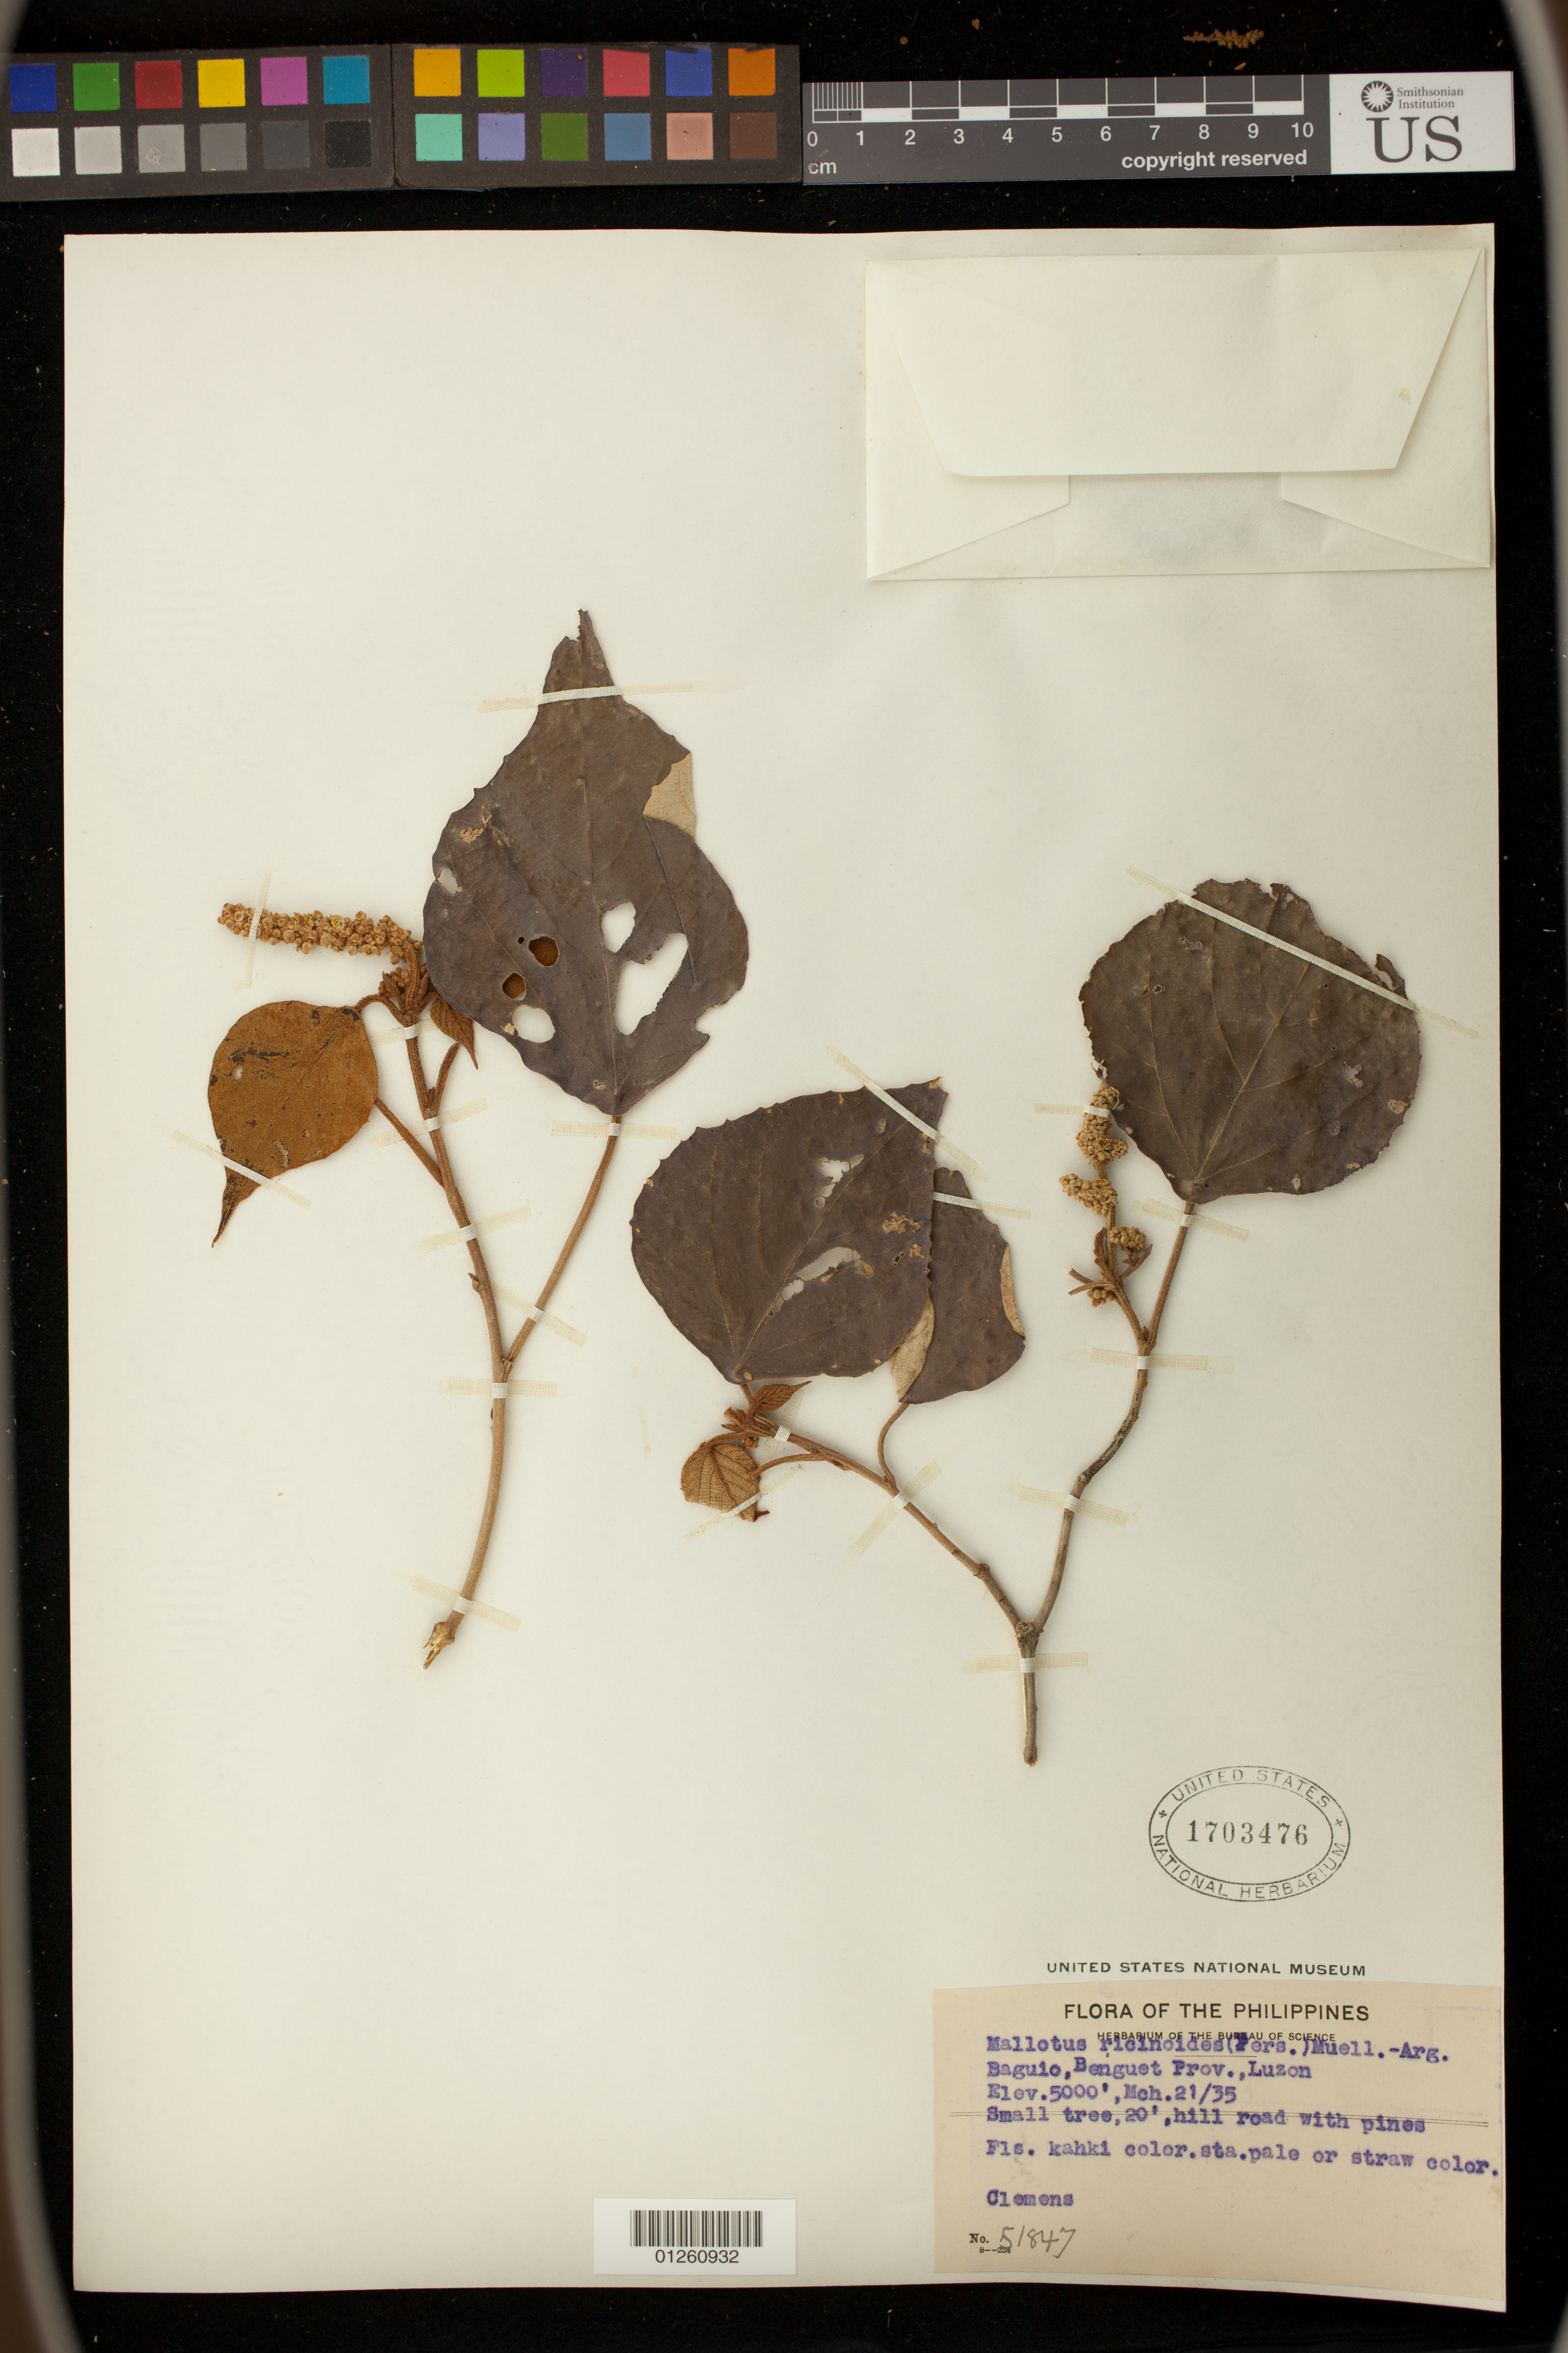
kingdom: Plantae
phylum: Tracheophyta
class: Magnoliopsida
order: Malpighiales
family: Euphorbiaceae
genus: Mallotus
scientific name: Mallotus ricinoides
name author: (Pers.) Müll. Arg.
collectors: -. Clemens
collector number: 51847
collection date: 1935-03-21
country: Philippines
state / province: Cordillera (Administrative Region)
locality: Baguio, Benguet Prov., Luzon.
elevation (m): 1524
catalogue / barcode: US 1703476